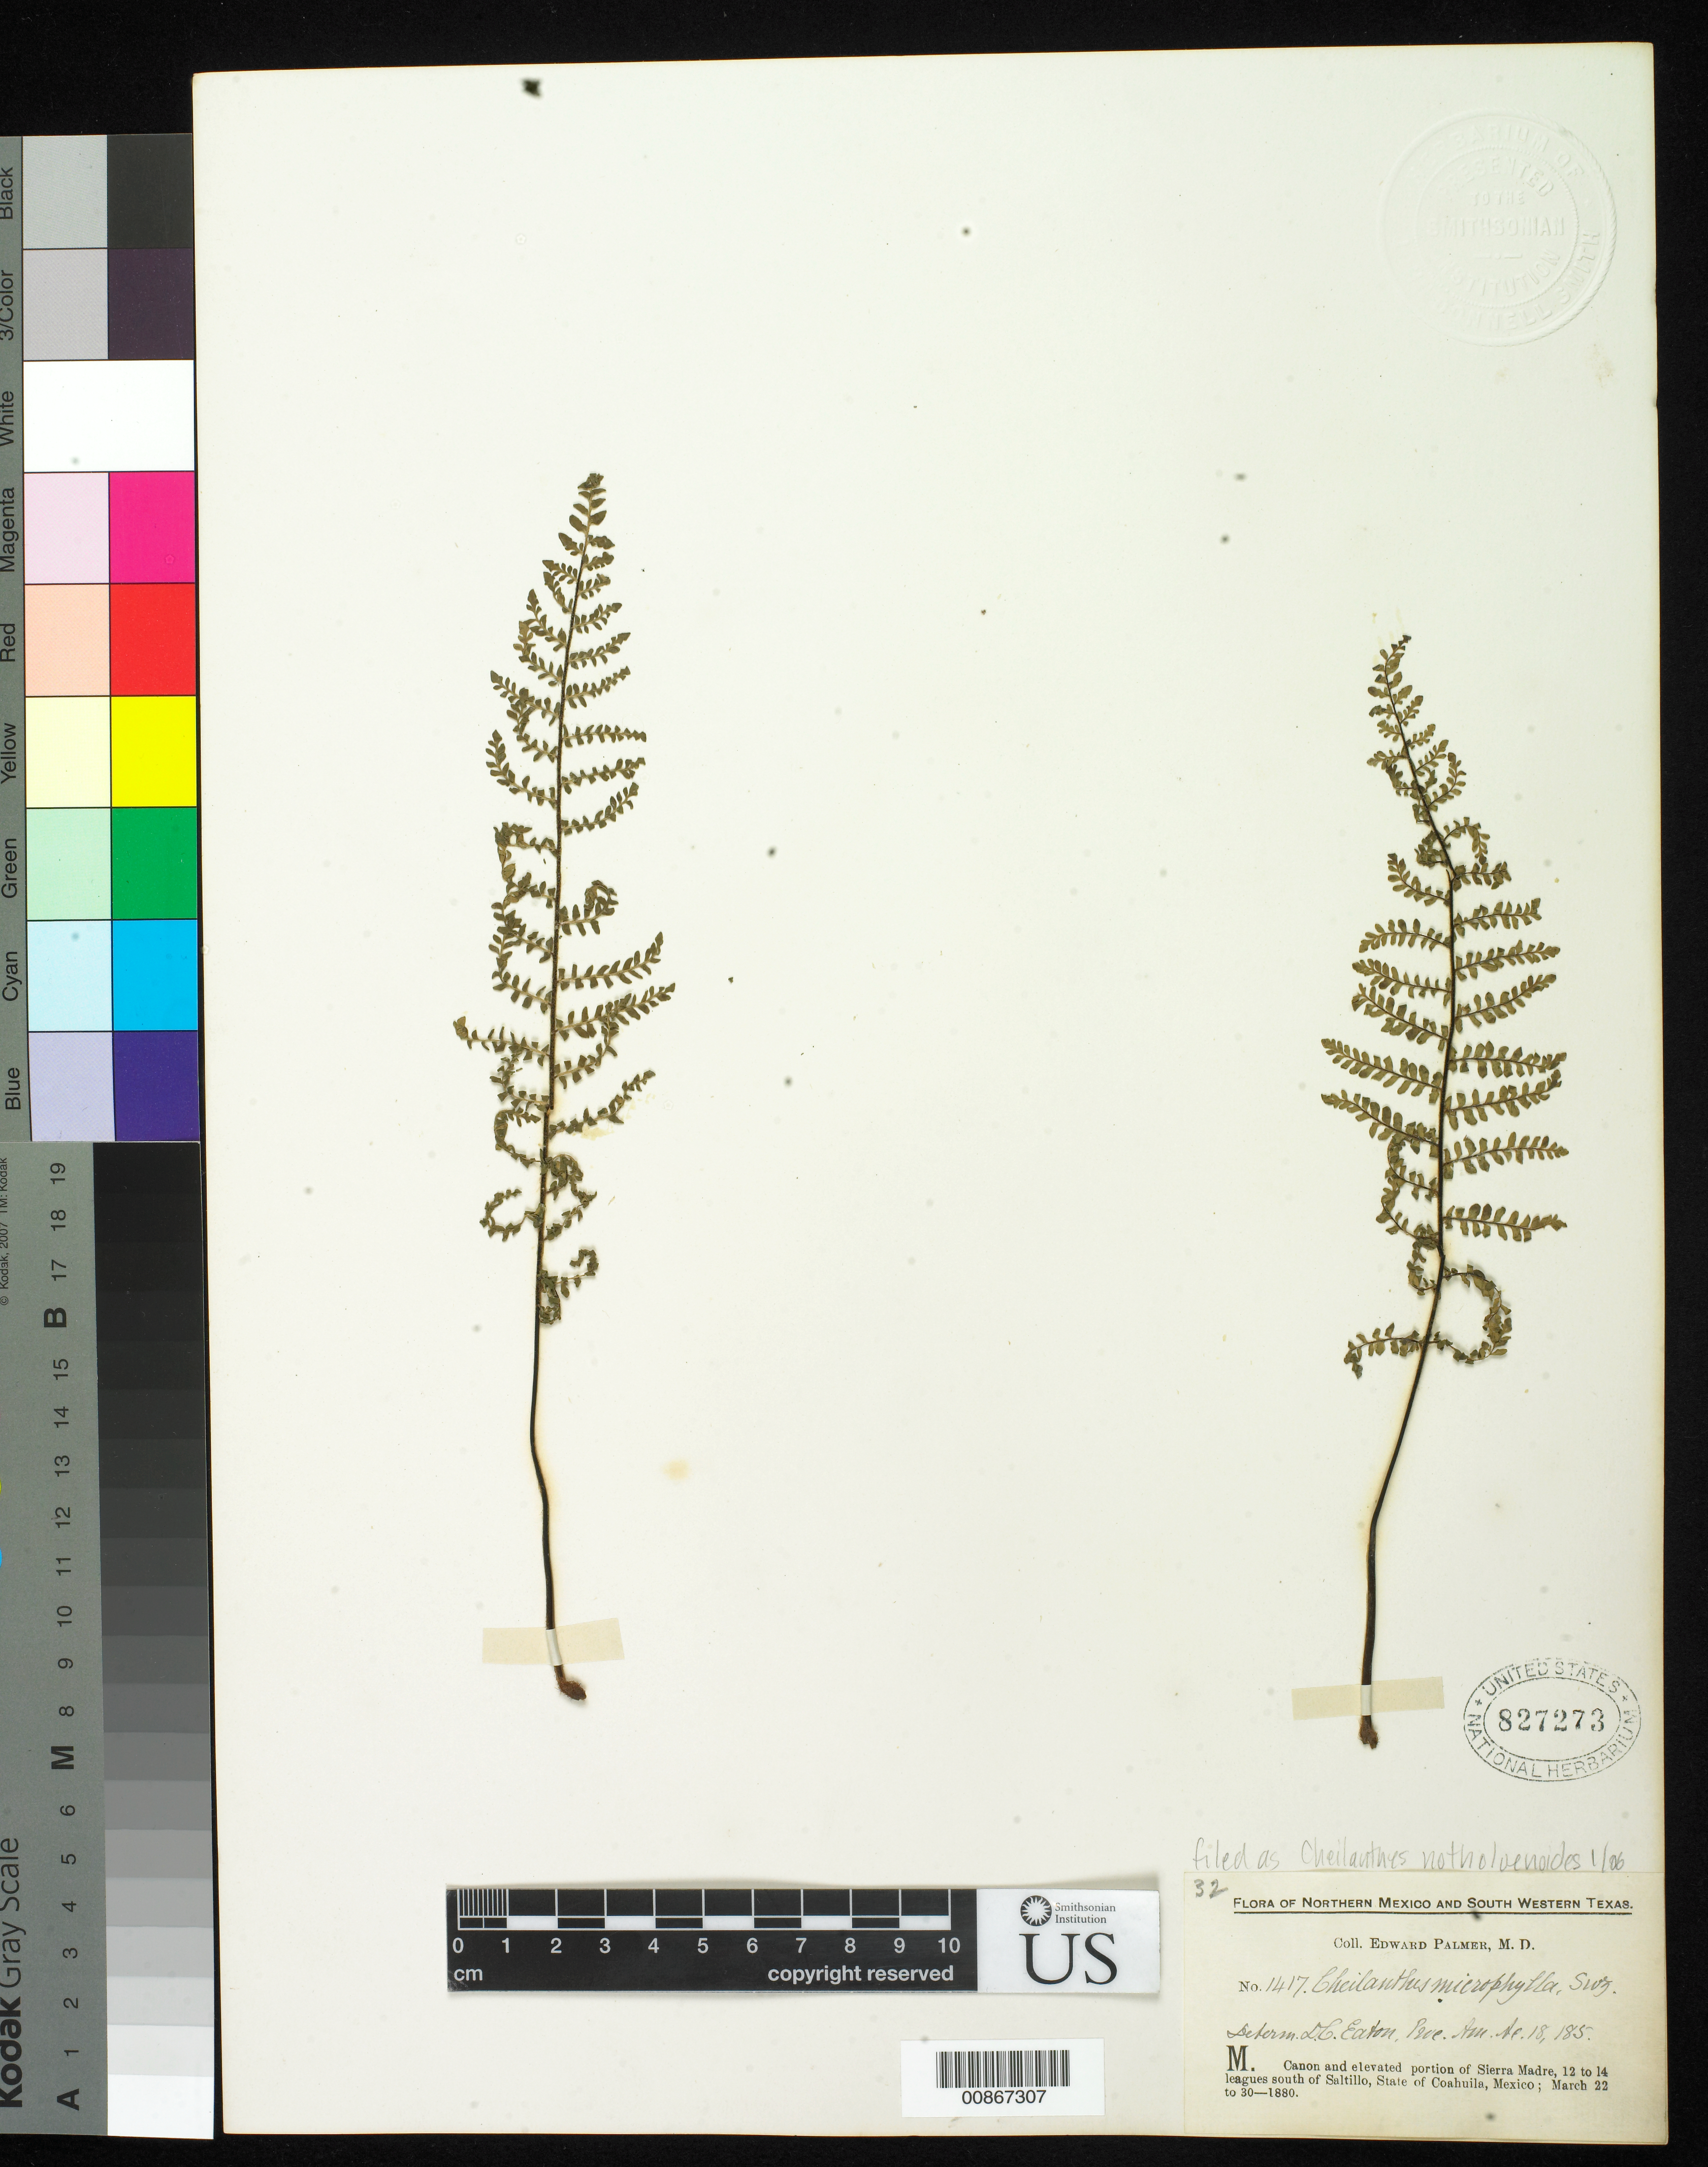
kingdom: Plantae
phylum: Tracheophyta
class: Polypodiopsida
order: Polypodiales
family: Pteridaceae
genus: Myriopteris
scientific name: Myriopteris notholaenoides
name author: (Desv.) Grusz & Windham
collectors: E. Palmer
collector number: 1417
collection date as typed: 22 Mar 1880 to 30 Mar 1880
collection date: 1880-03-22/1880-03-30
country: Mexico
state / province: Coahuila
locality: M. Sierra Madre, 12 to 14 leagues south of Saltillo, Coahuila.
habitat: Cañon and elevated portion of Sierra.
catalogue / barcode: US 827273